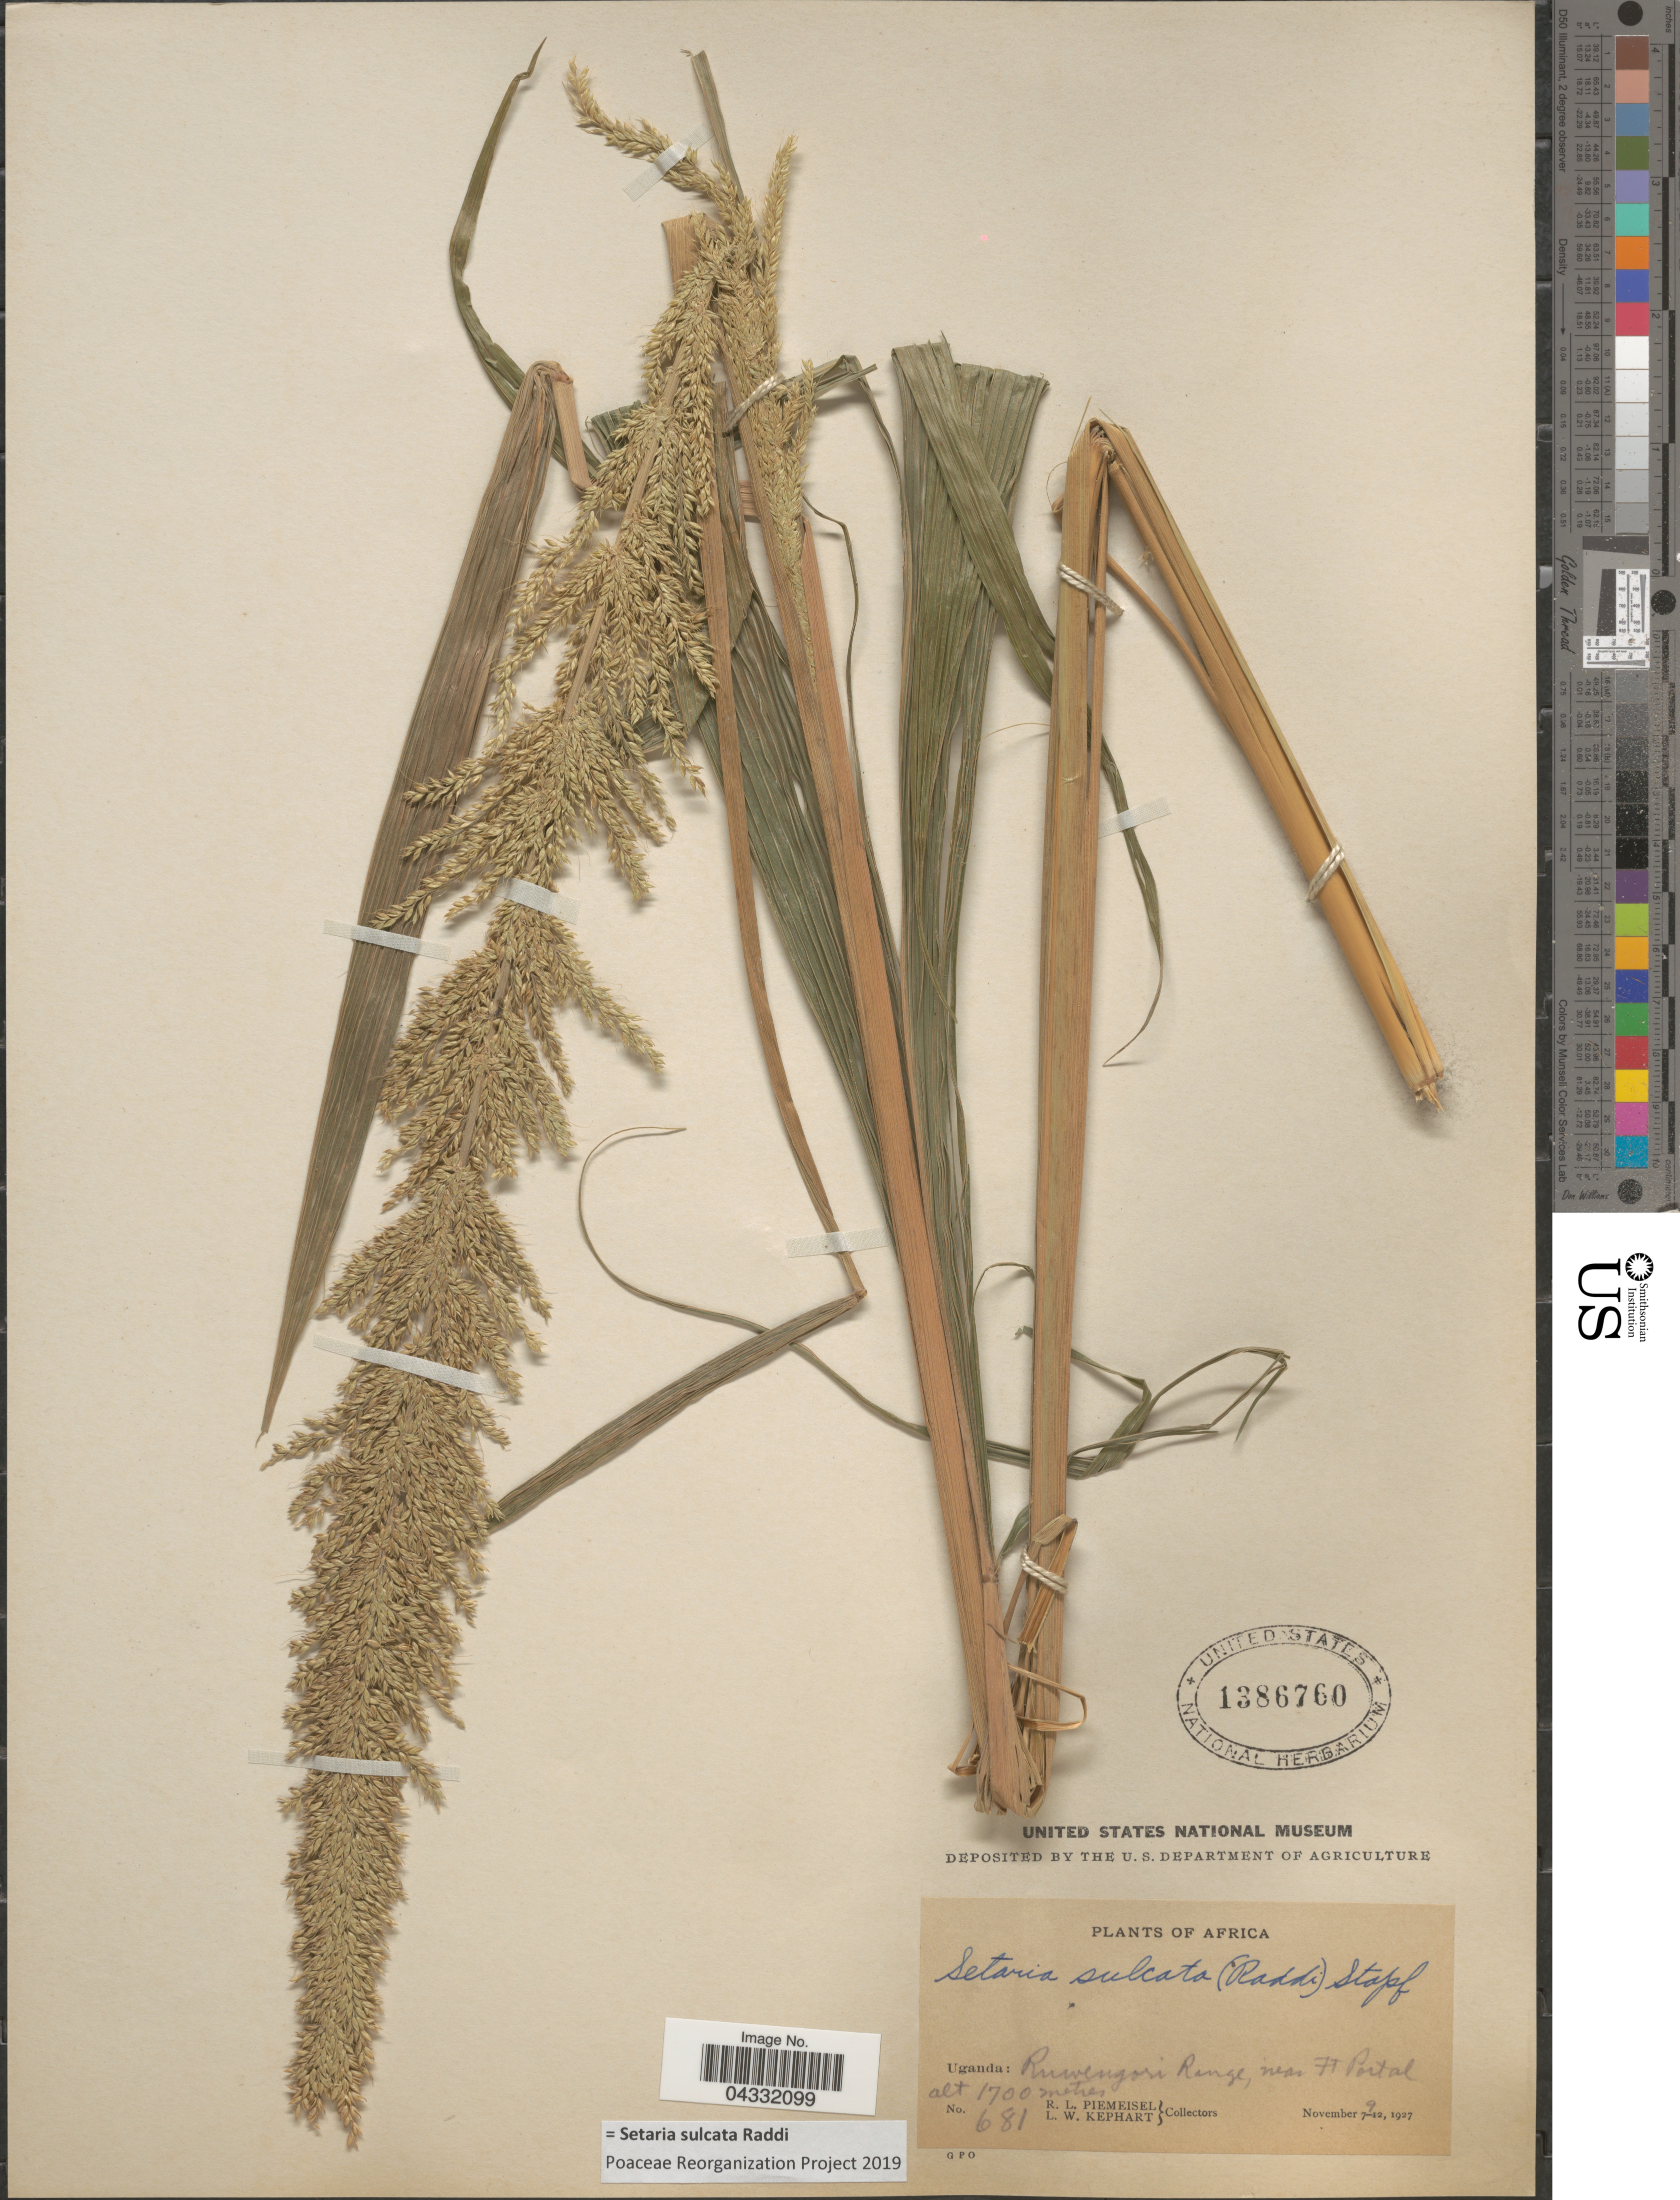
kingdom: Plantae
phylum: Tracheophyta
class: Liliopsida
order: Poales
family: Poaceae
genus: Setaria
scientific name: Setaria sulcata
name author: Raddi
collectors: R. L. Piemeisel & L. W. Kephart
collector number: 681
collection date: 1927-11-09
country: Uganda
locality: Ruwengori Range, near Ft Portal.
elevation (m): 1700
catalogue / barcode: US 1386760